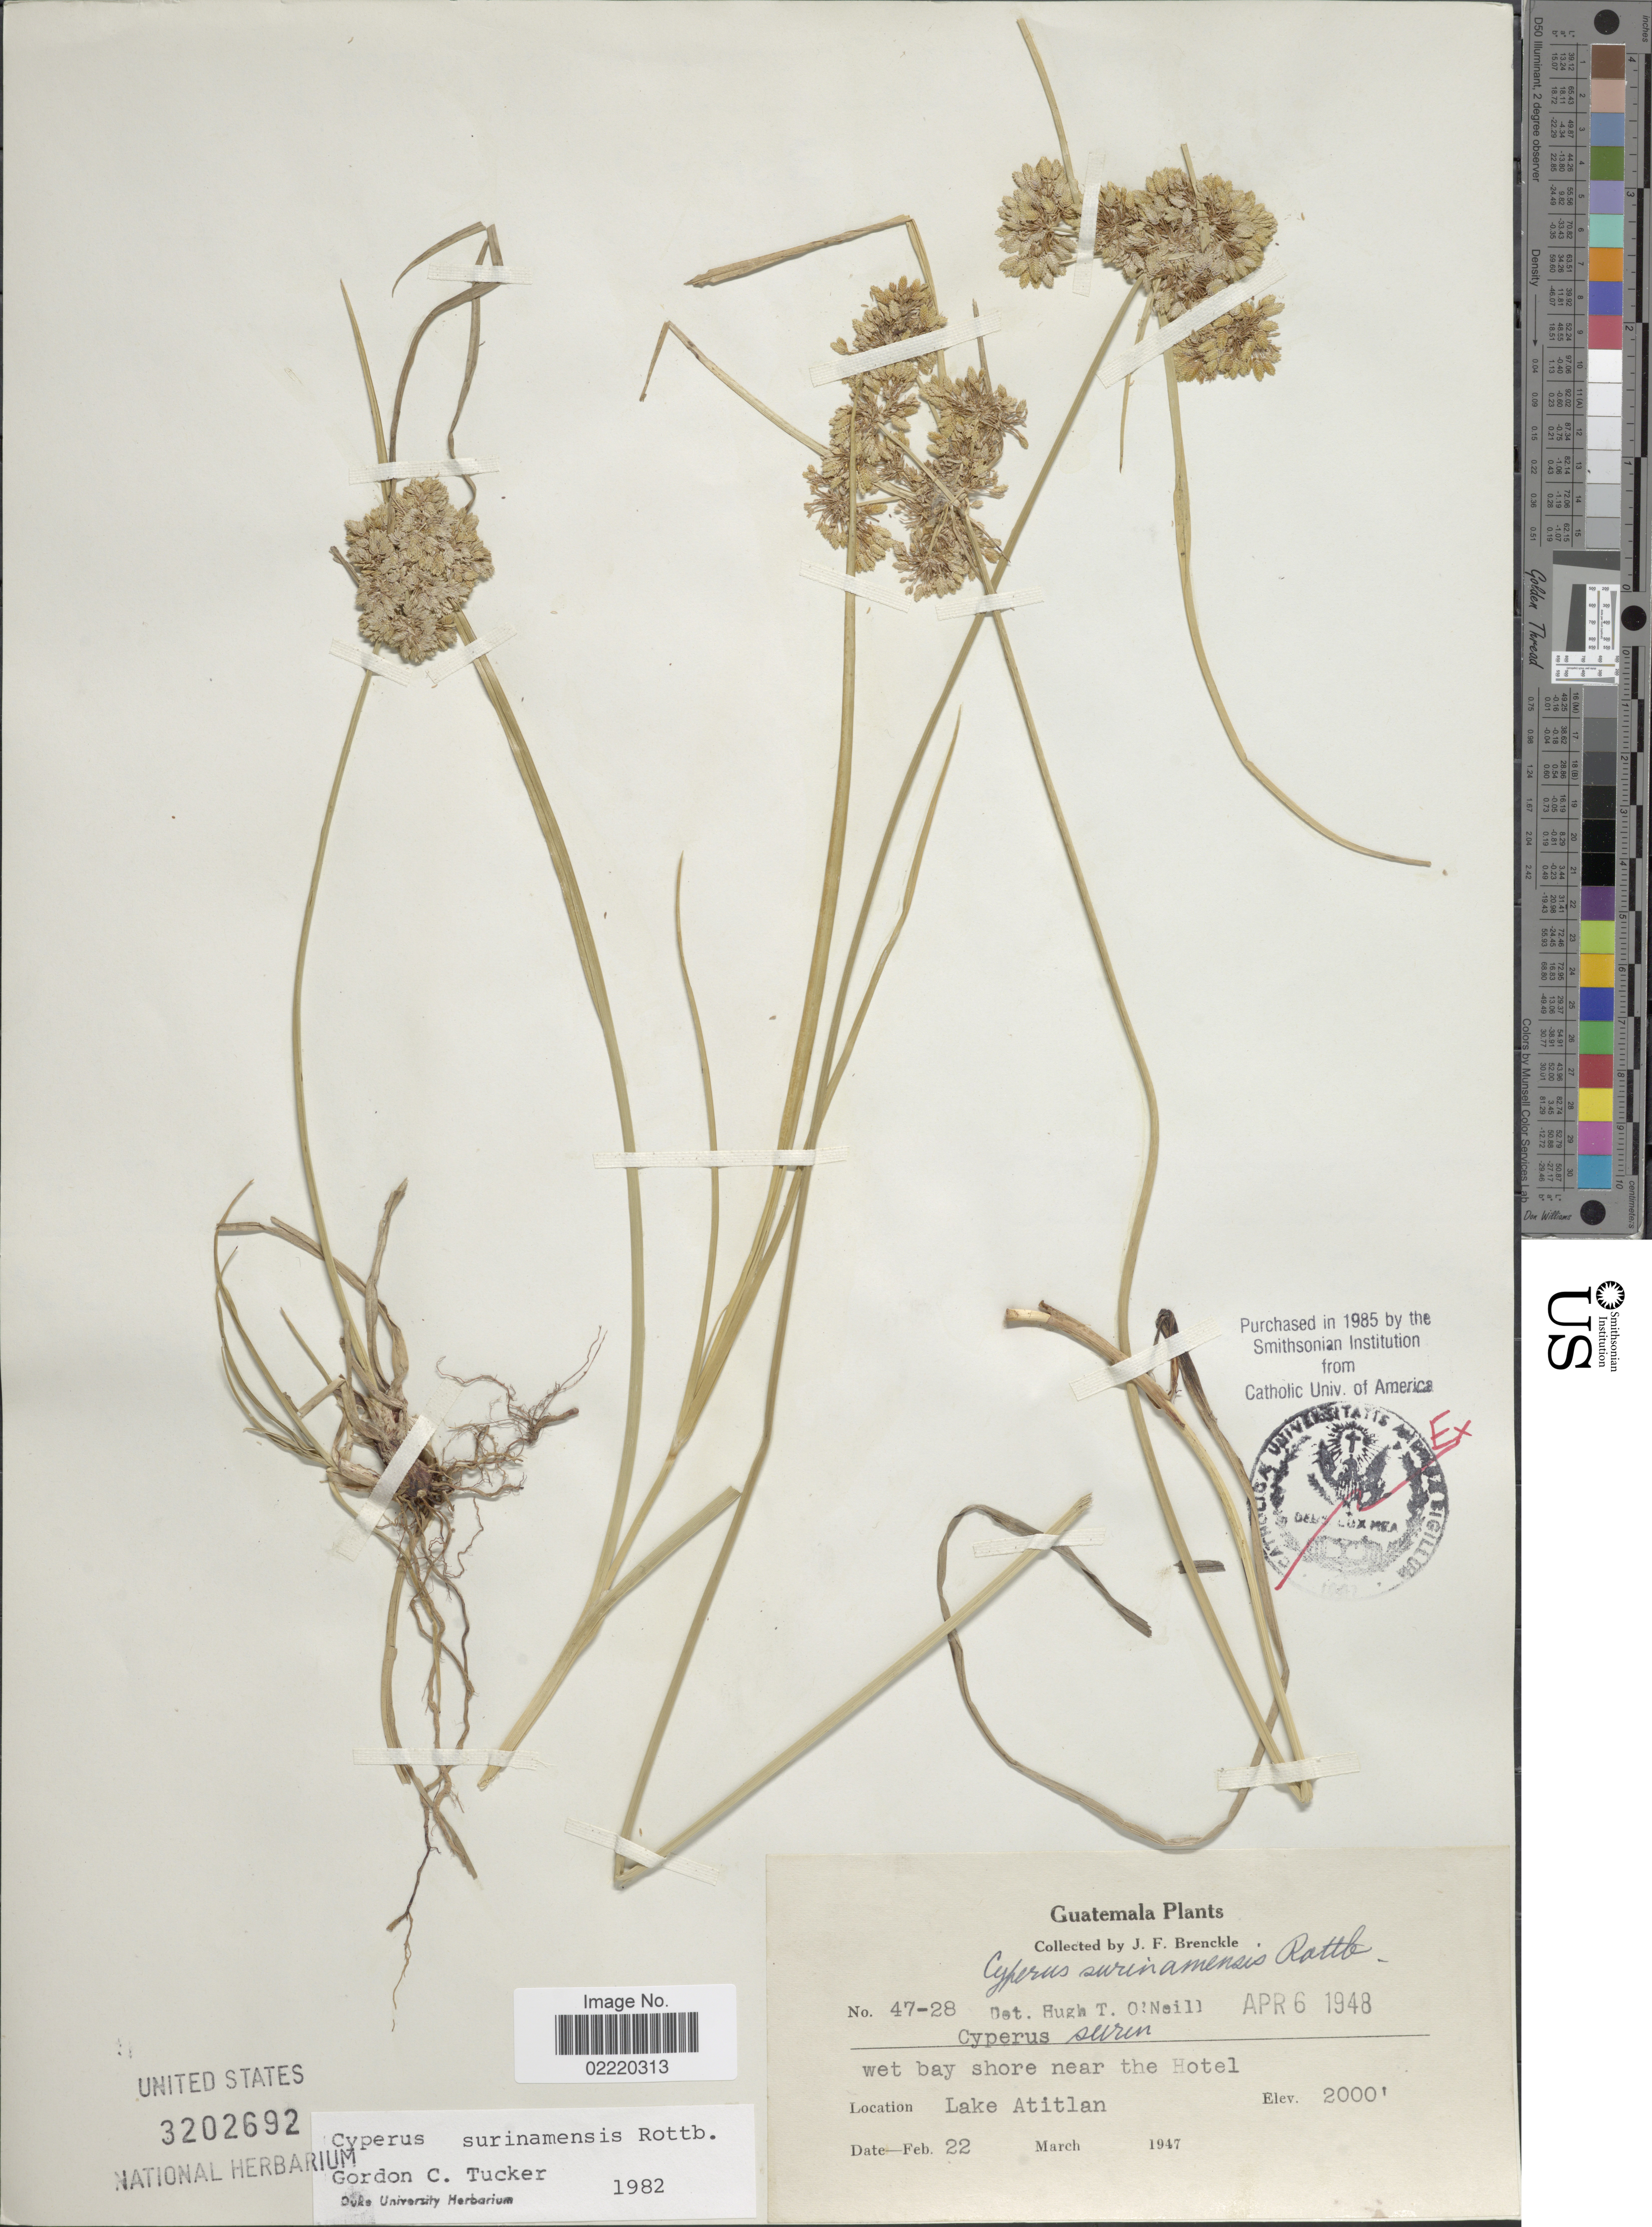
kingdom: Plantae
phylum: Tracheophyta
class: Liliopsida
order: Poales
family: Cyperaceae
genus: Cyperus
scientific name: Cyperus surinamensis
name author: Rottb.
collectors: J. Brenckle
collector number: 47-28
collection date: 1947-03-22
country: Guatemala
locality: Wet bay shore near the hotel, Lake Atitlan.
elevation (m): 610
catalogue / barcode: US 3202692